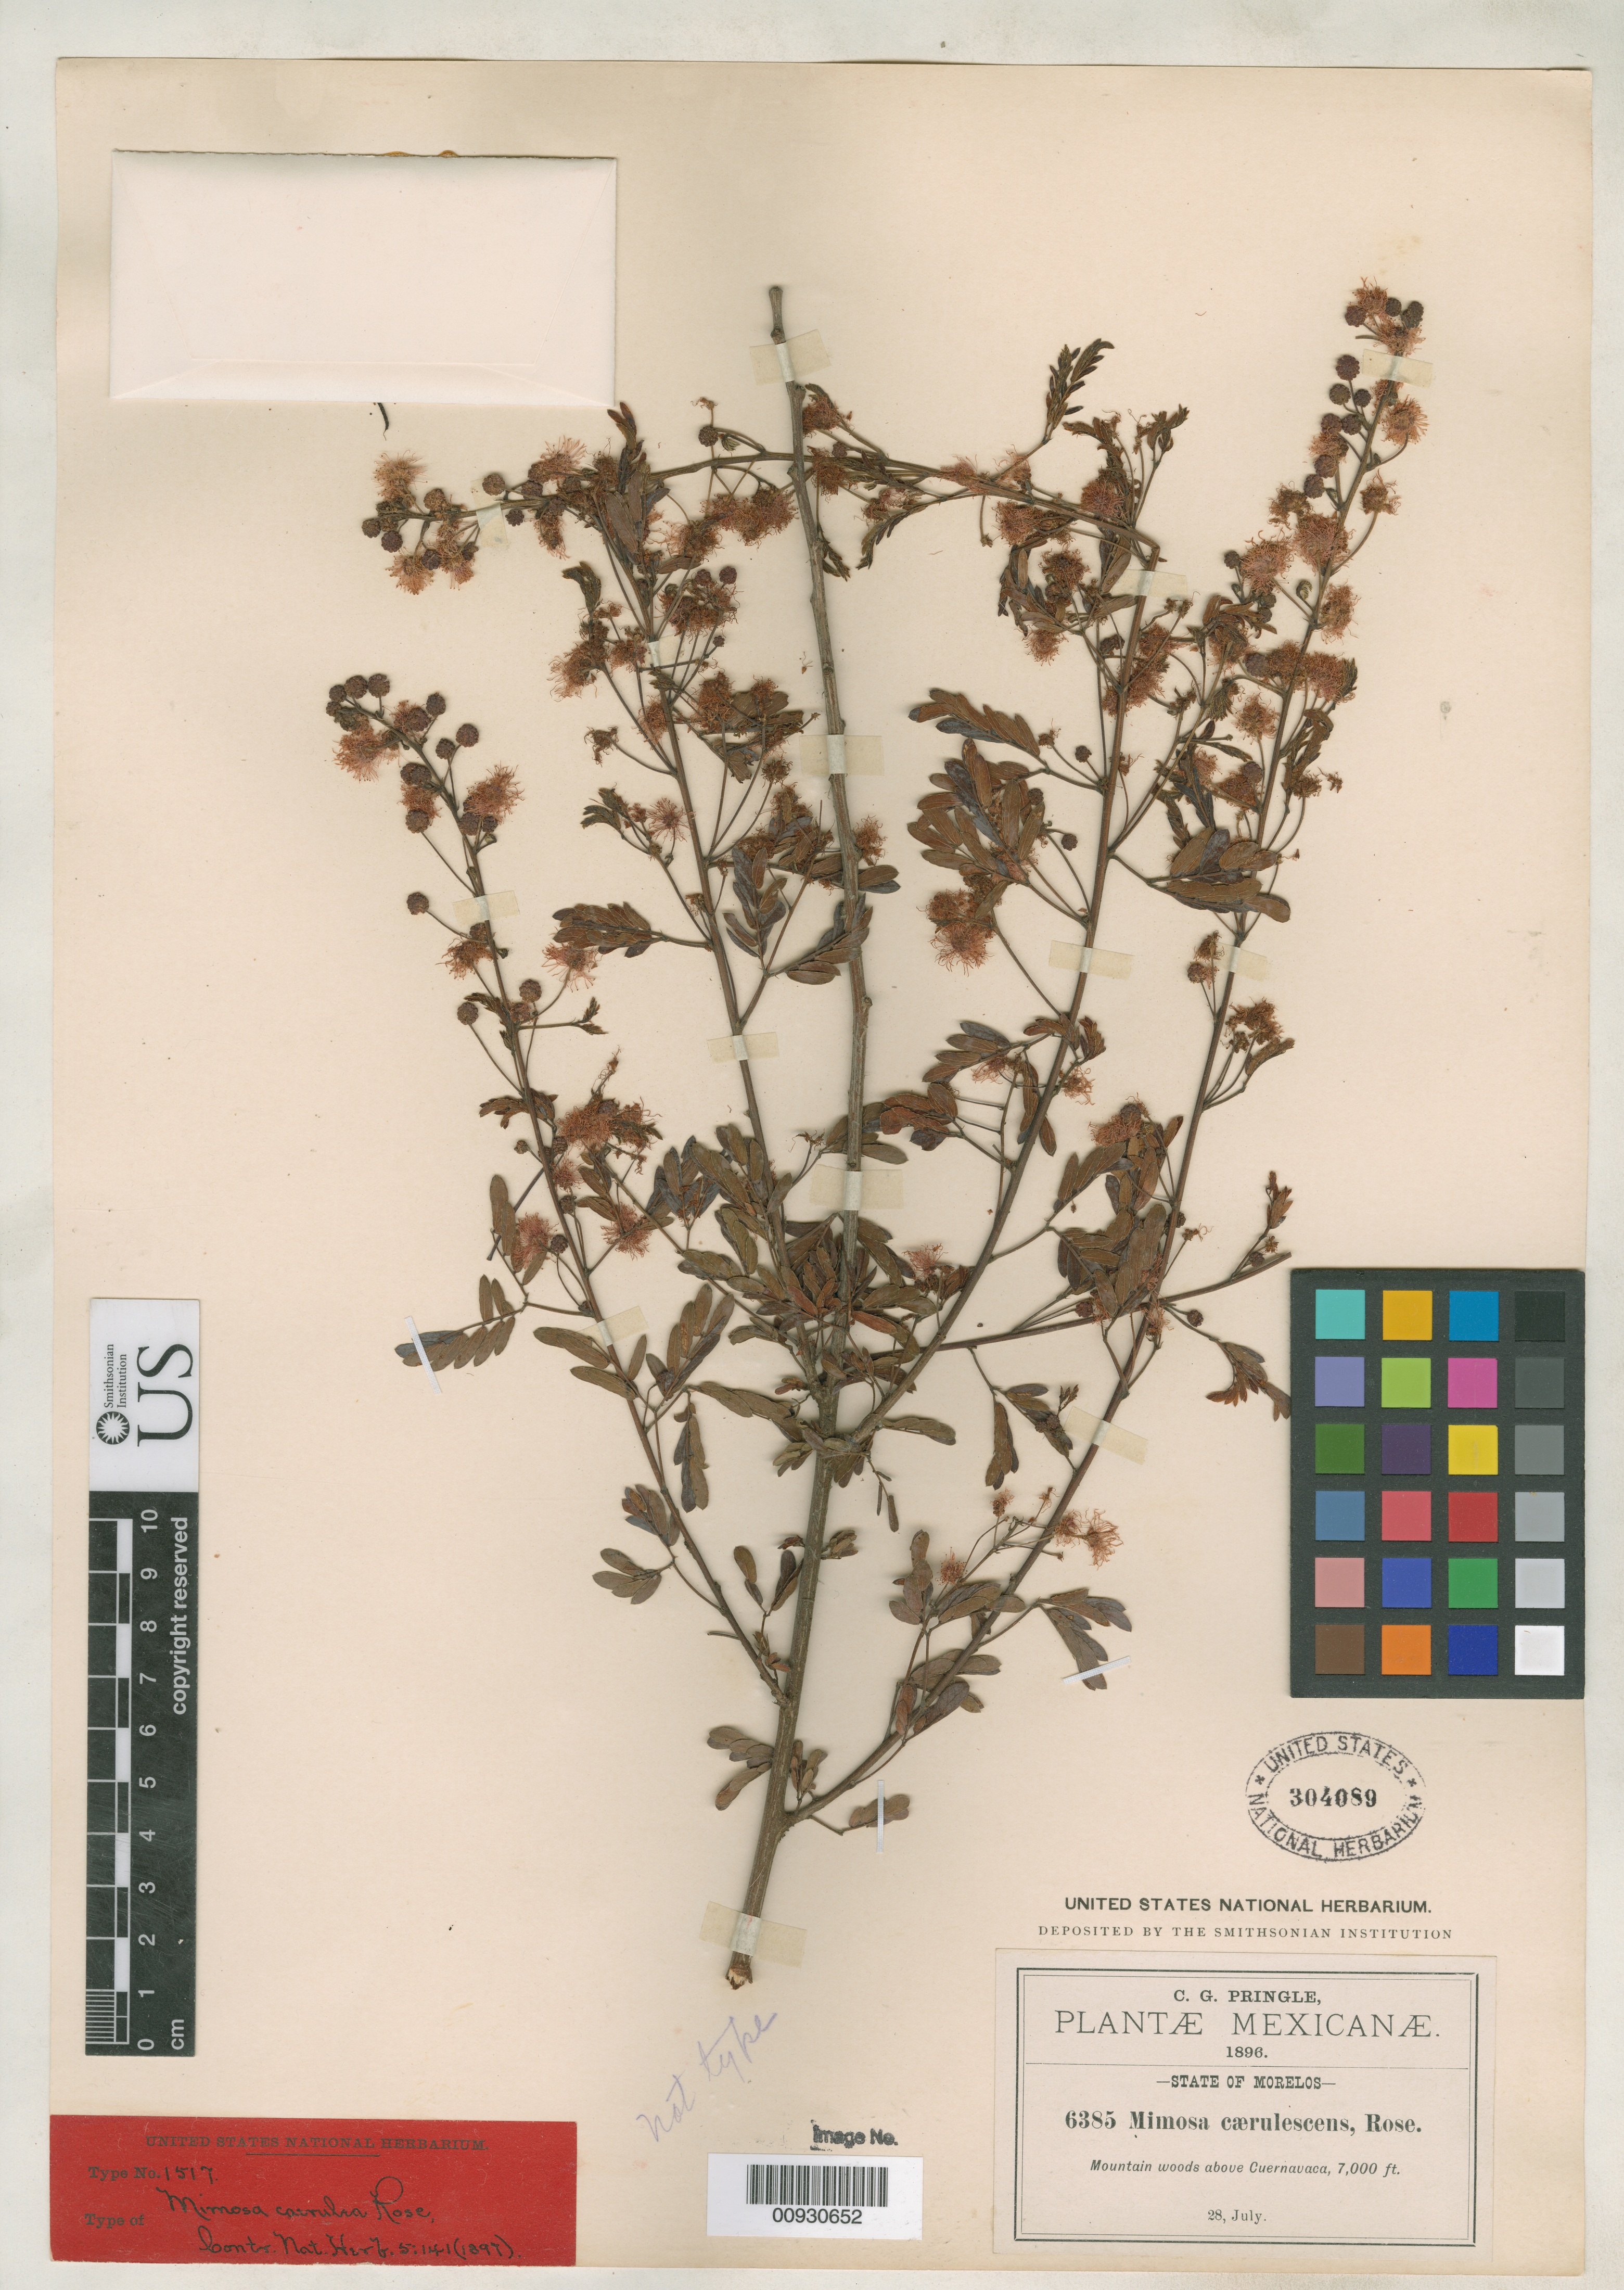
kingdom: Plantae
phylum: Tracheophyta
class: Magnoliopsida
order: Fabales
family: Fabaceae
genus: Mimosa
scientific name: Mimosa caerulea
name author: Rose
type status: Syntype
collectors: C. G. Pringle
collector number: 6385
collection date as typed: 28 Jul 1896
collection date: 1896-07-28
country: Mexico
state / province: Morelos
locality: Above Cuernavaca.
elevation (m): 2134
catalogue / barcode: US 304089